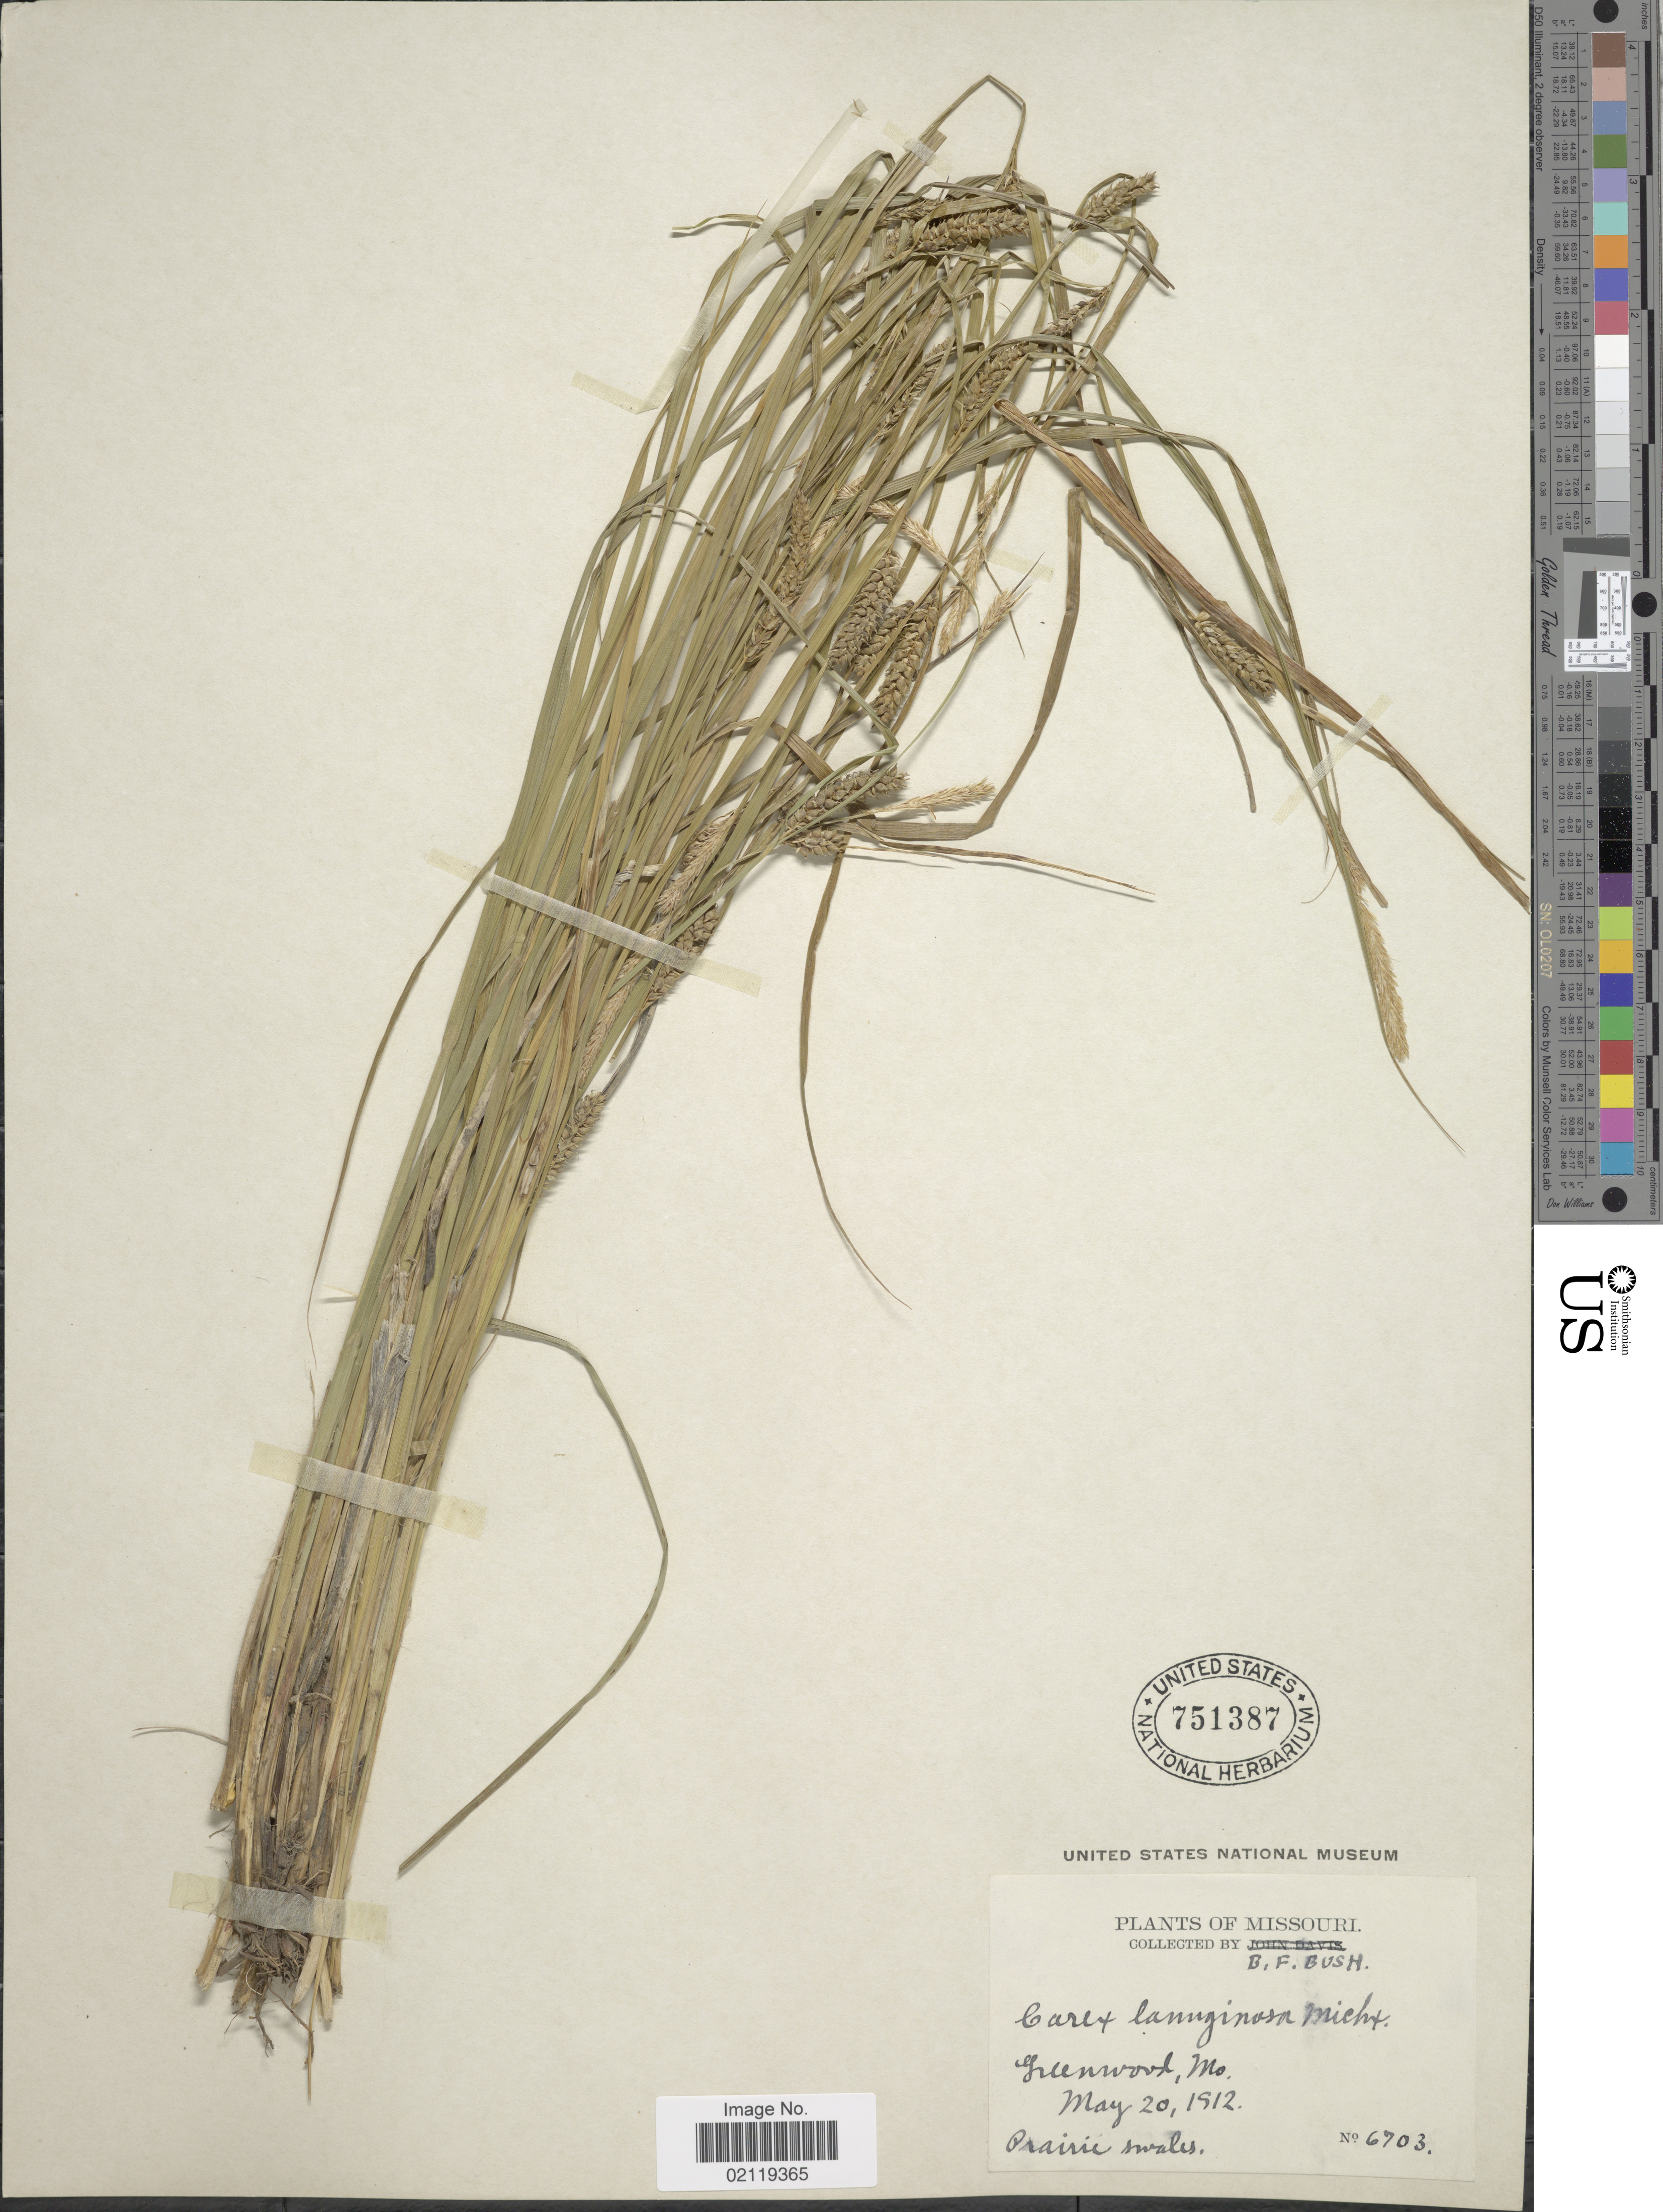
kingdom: Plantae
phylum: Tracheophyta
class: Liliopsida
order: Poales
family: Cyperaceae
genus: Carex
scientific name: Carex pellita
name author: Muhl. ex Willd.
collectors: B. F. Bush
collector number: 6703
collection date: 1912-05-20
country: United States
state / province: Missouri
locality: Greenwood, Mo.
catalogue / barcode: US 751387